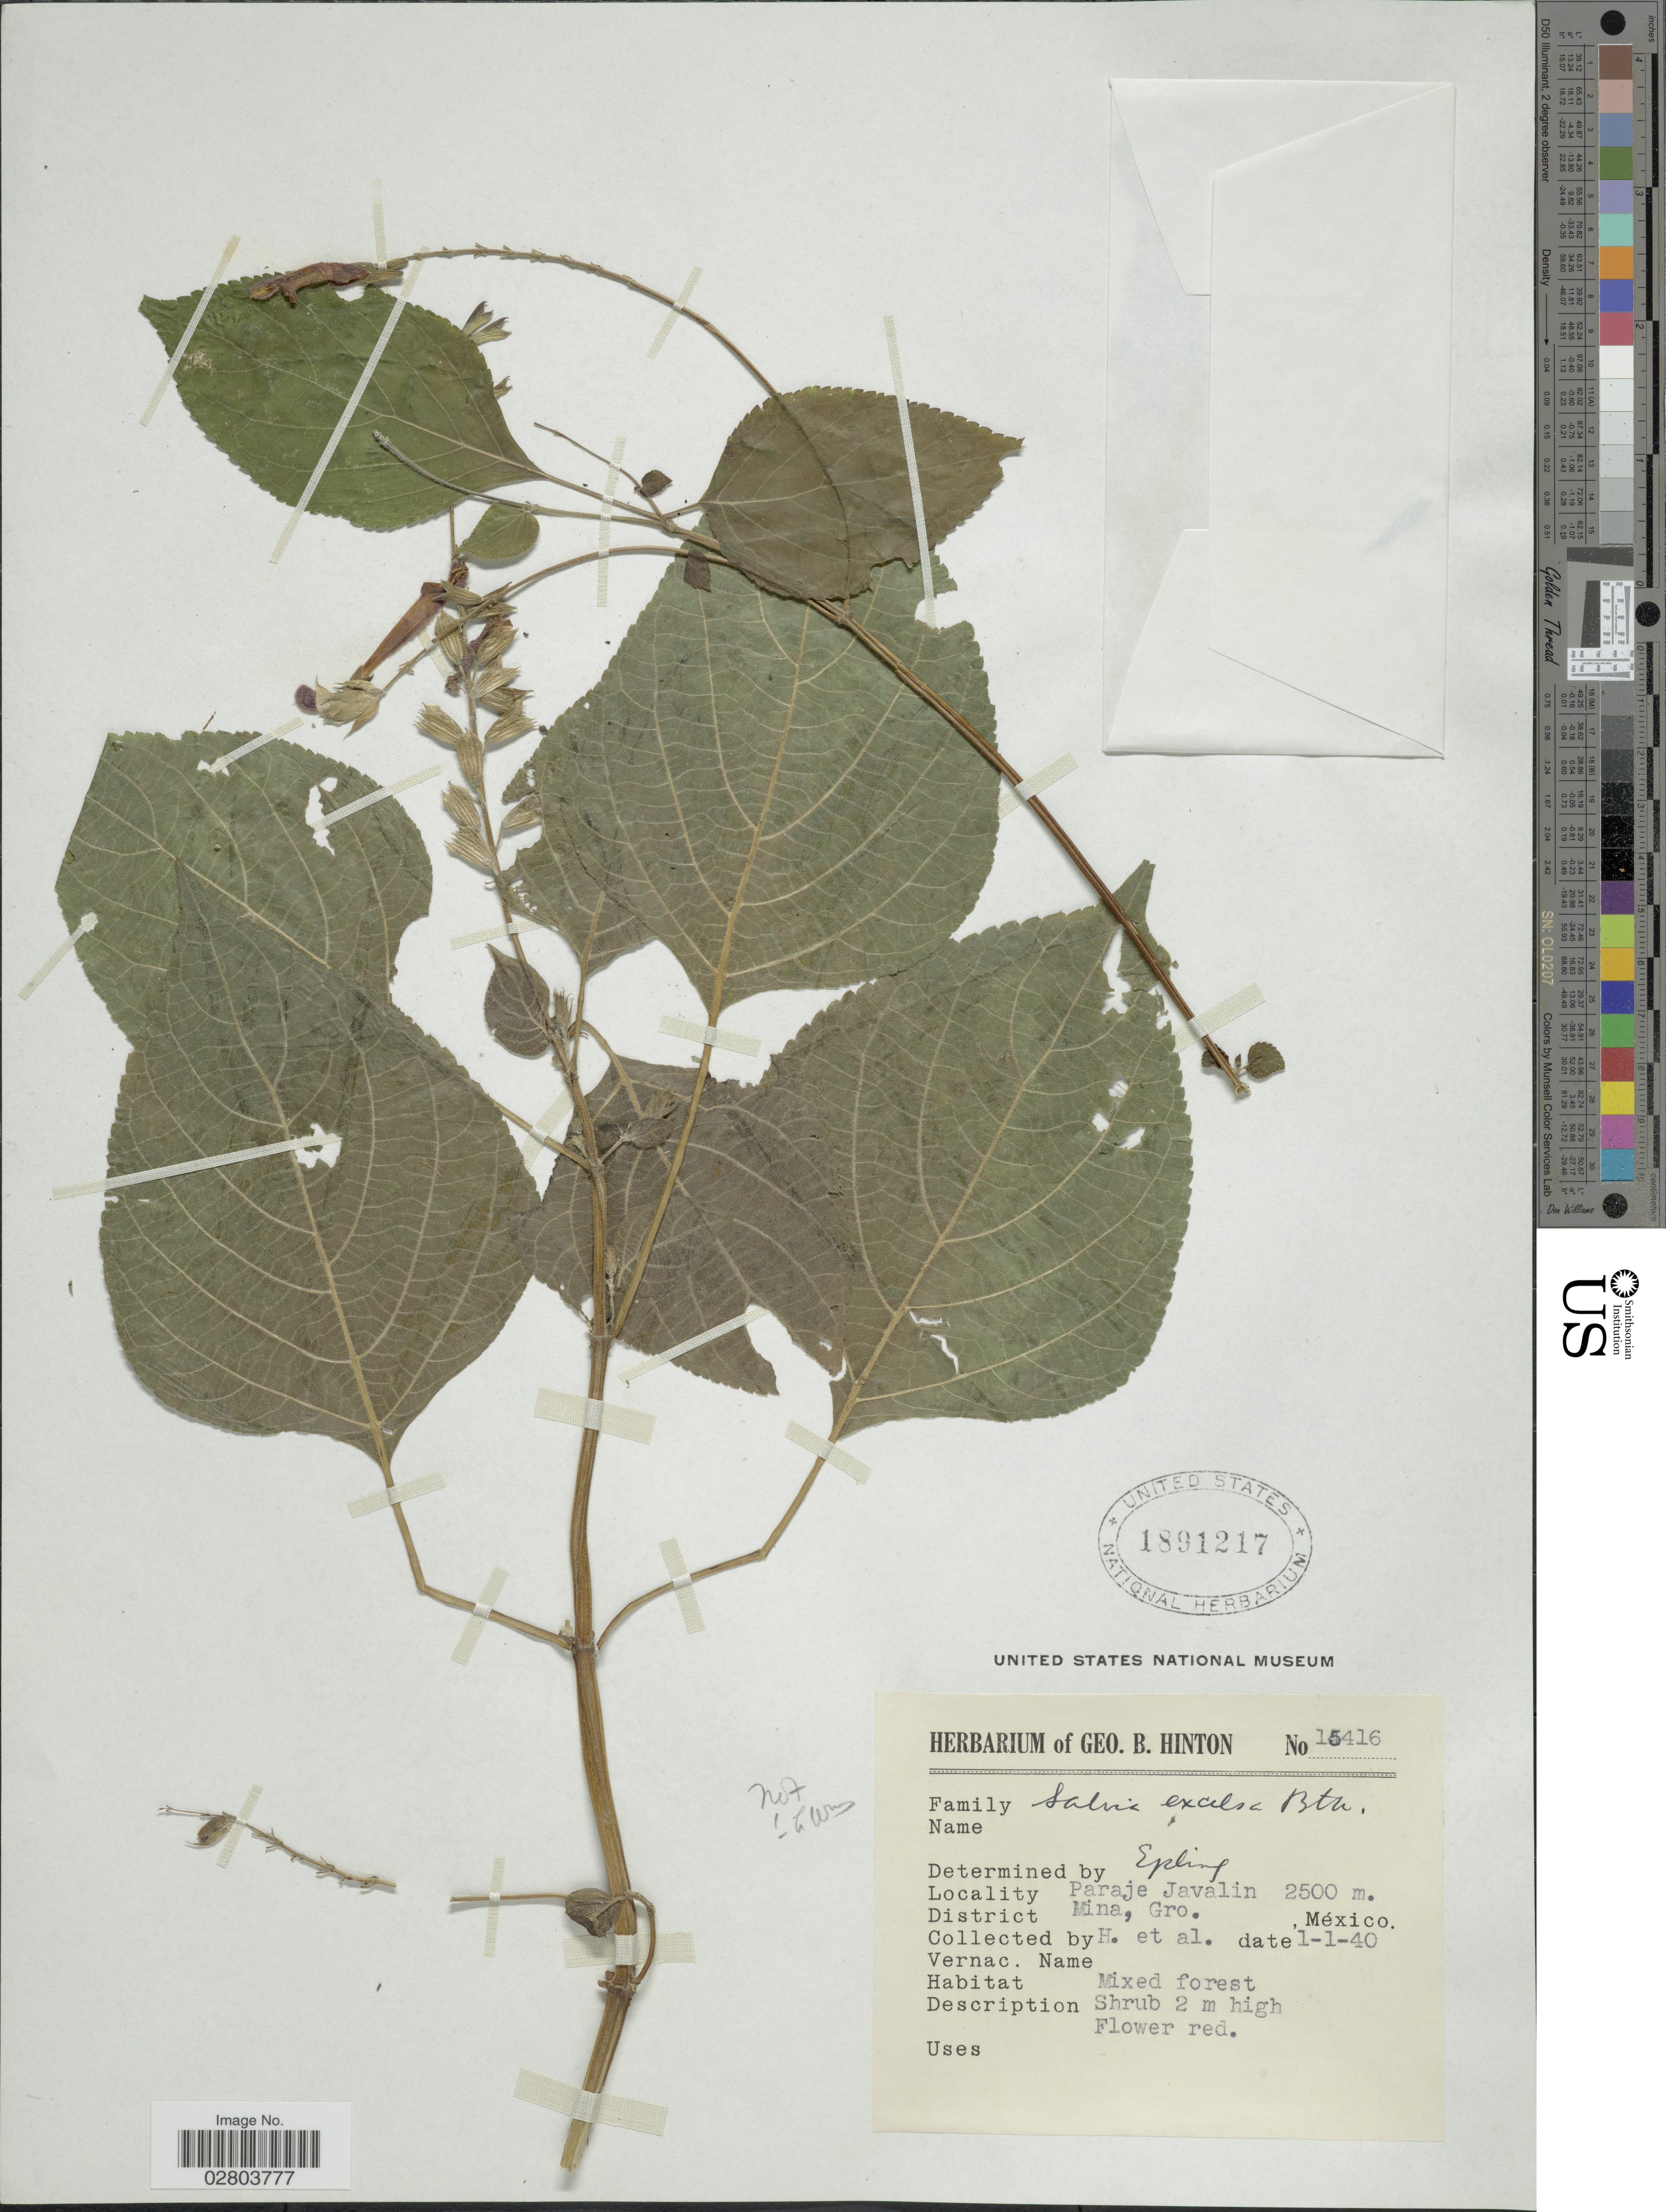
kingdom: Plantae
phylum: Tracheophyta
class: Magnoliopsida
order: Lamiales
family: Lamiaceae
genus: Salvia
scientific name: Salvia sp.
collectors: G. B. Hinton & et al.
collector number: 15416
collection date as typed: Transcribed d/m/y: 1/1/40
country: Mexico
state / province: Guerrero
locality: Paraje Javalin. District Mina, Gro., México.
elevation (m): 2500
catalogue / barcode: US 1891217